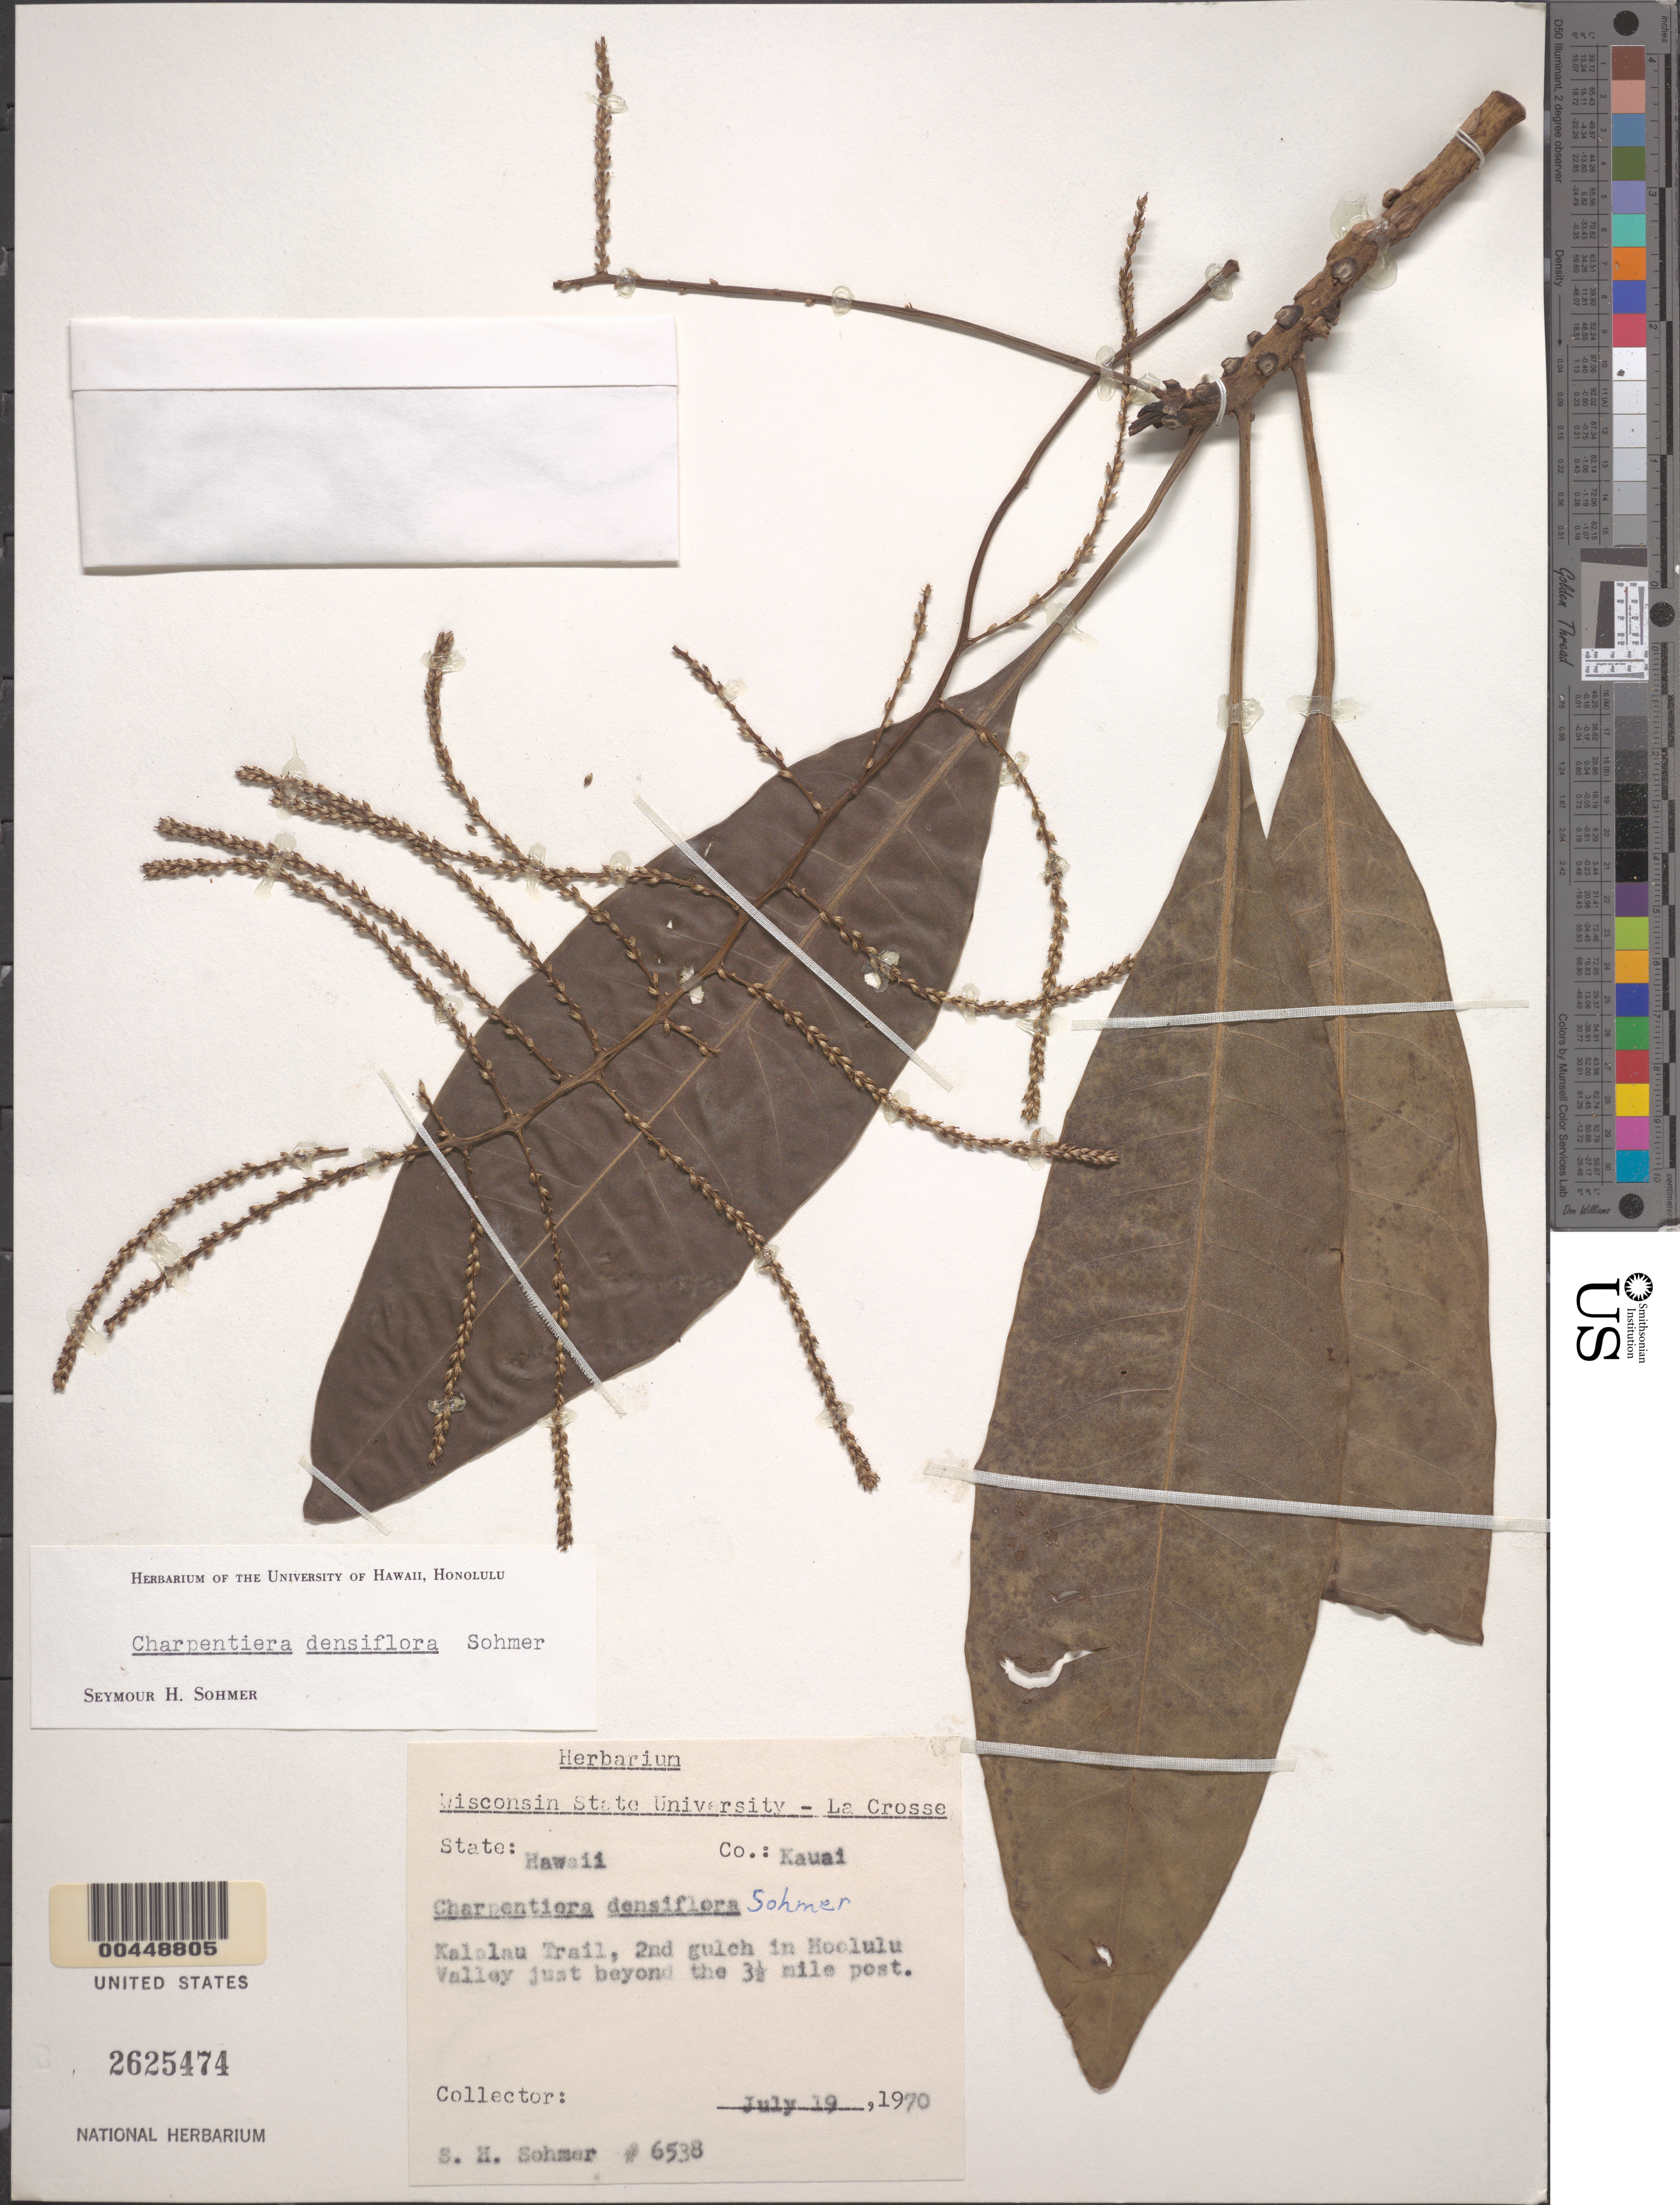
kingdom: Plantae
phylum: Tracheophyta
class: Magnoliopsida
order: Caryophyllales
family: Amaranthaceae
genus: Charpentiera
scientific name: Charpentiera densiflora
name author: Sohmer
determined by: Sohmer, S. H.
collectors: S. H. Sohmer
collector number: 6538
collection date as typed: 19 Jul 1970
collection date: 1970-07-19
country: United States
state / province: Hawaii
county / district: Kauai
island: Kaua'i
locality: Kalalau Trail, 2nd gulch in Hoolulu Valley just beyond the 3.5 mi post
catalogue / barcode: US 2625474